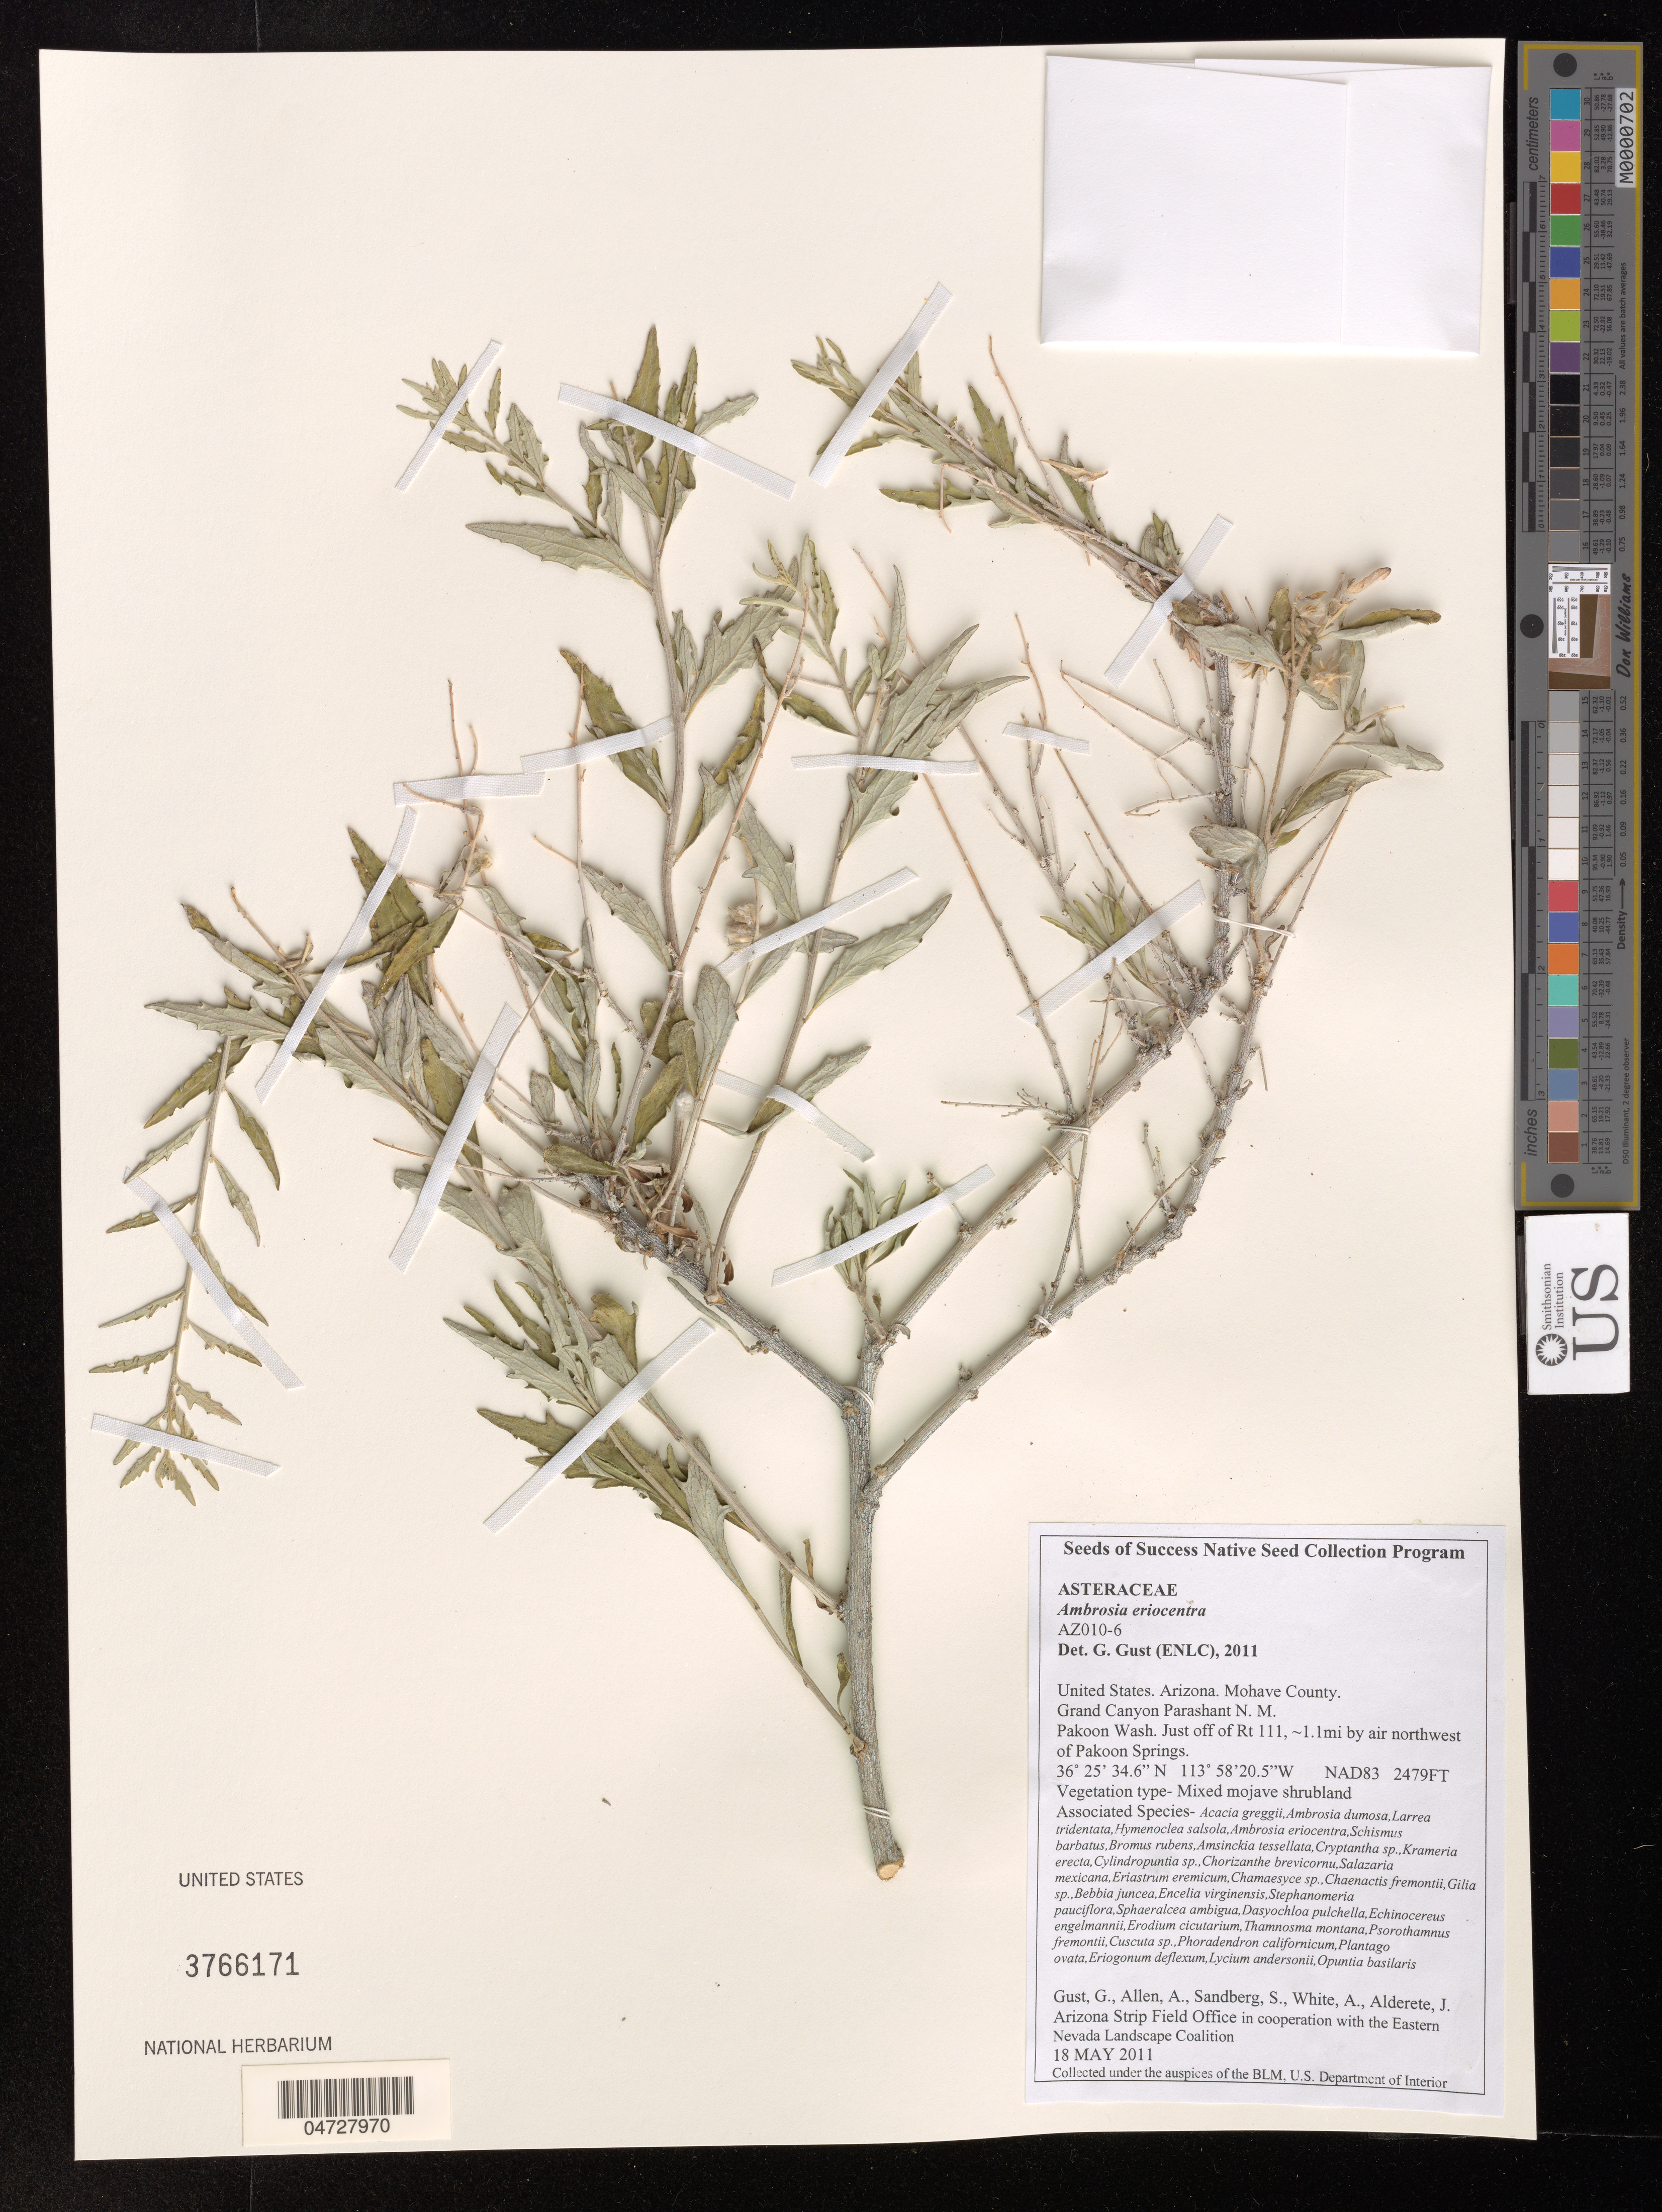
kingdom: Plantae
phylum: Tracheophyta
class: Magnoliopsida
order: Asterales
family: Asteraceae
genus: Ambrosia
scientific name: Ambrosia eriocentra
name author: (A. Gray) W.W.Payne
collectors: G. Gust, A. Allen, S. Sandberg & A. White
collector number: AZ010-6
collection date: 2011-05-18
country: United States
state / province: Arizona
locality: Mohave County.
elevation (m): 756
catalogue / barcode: US 3766171